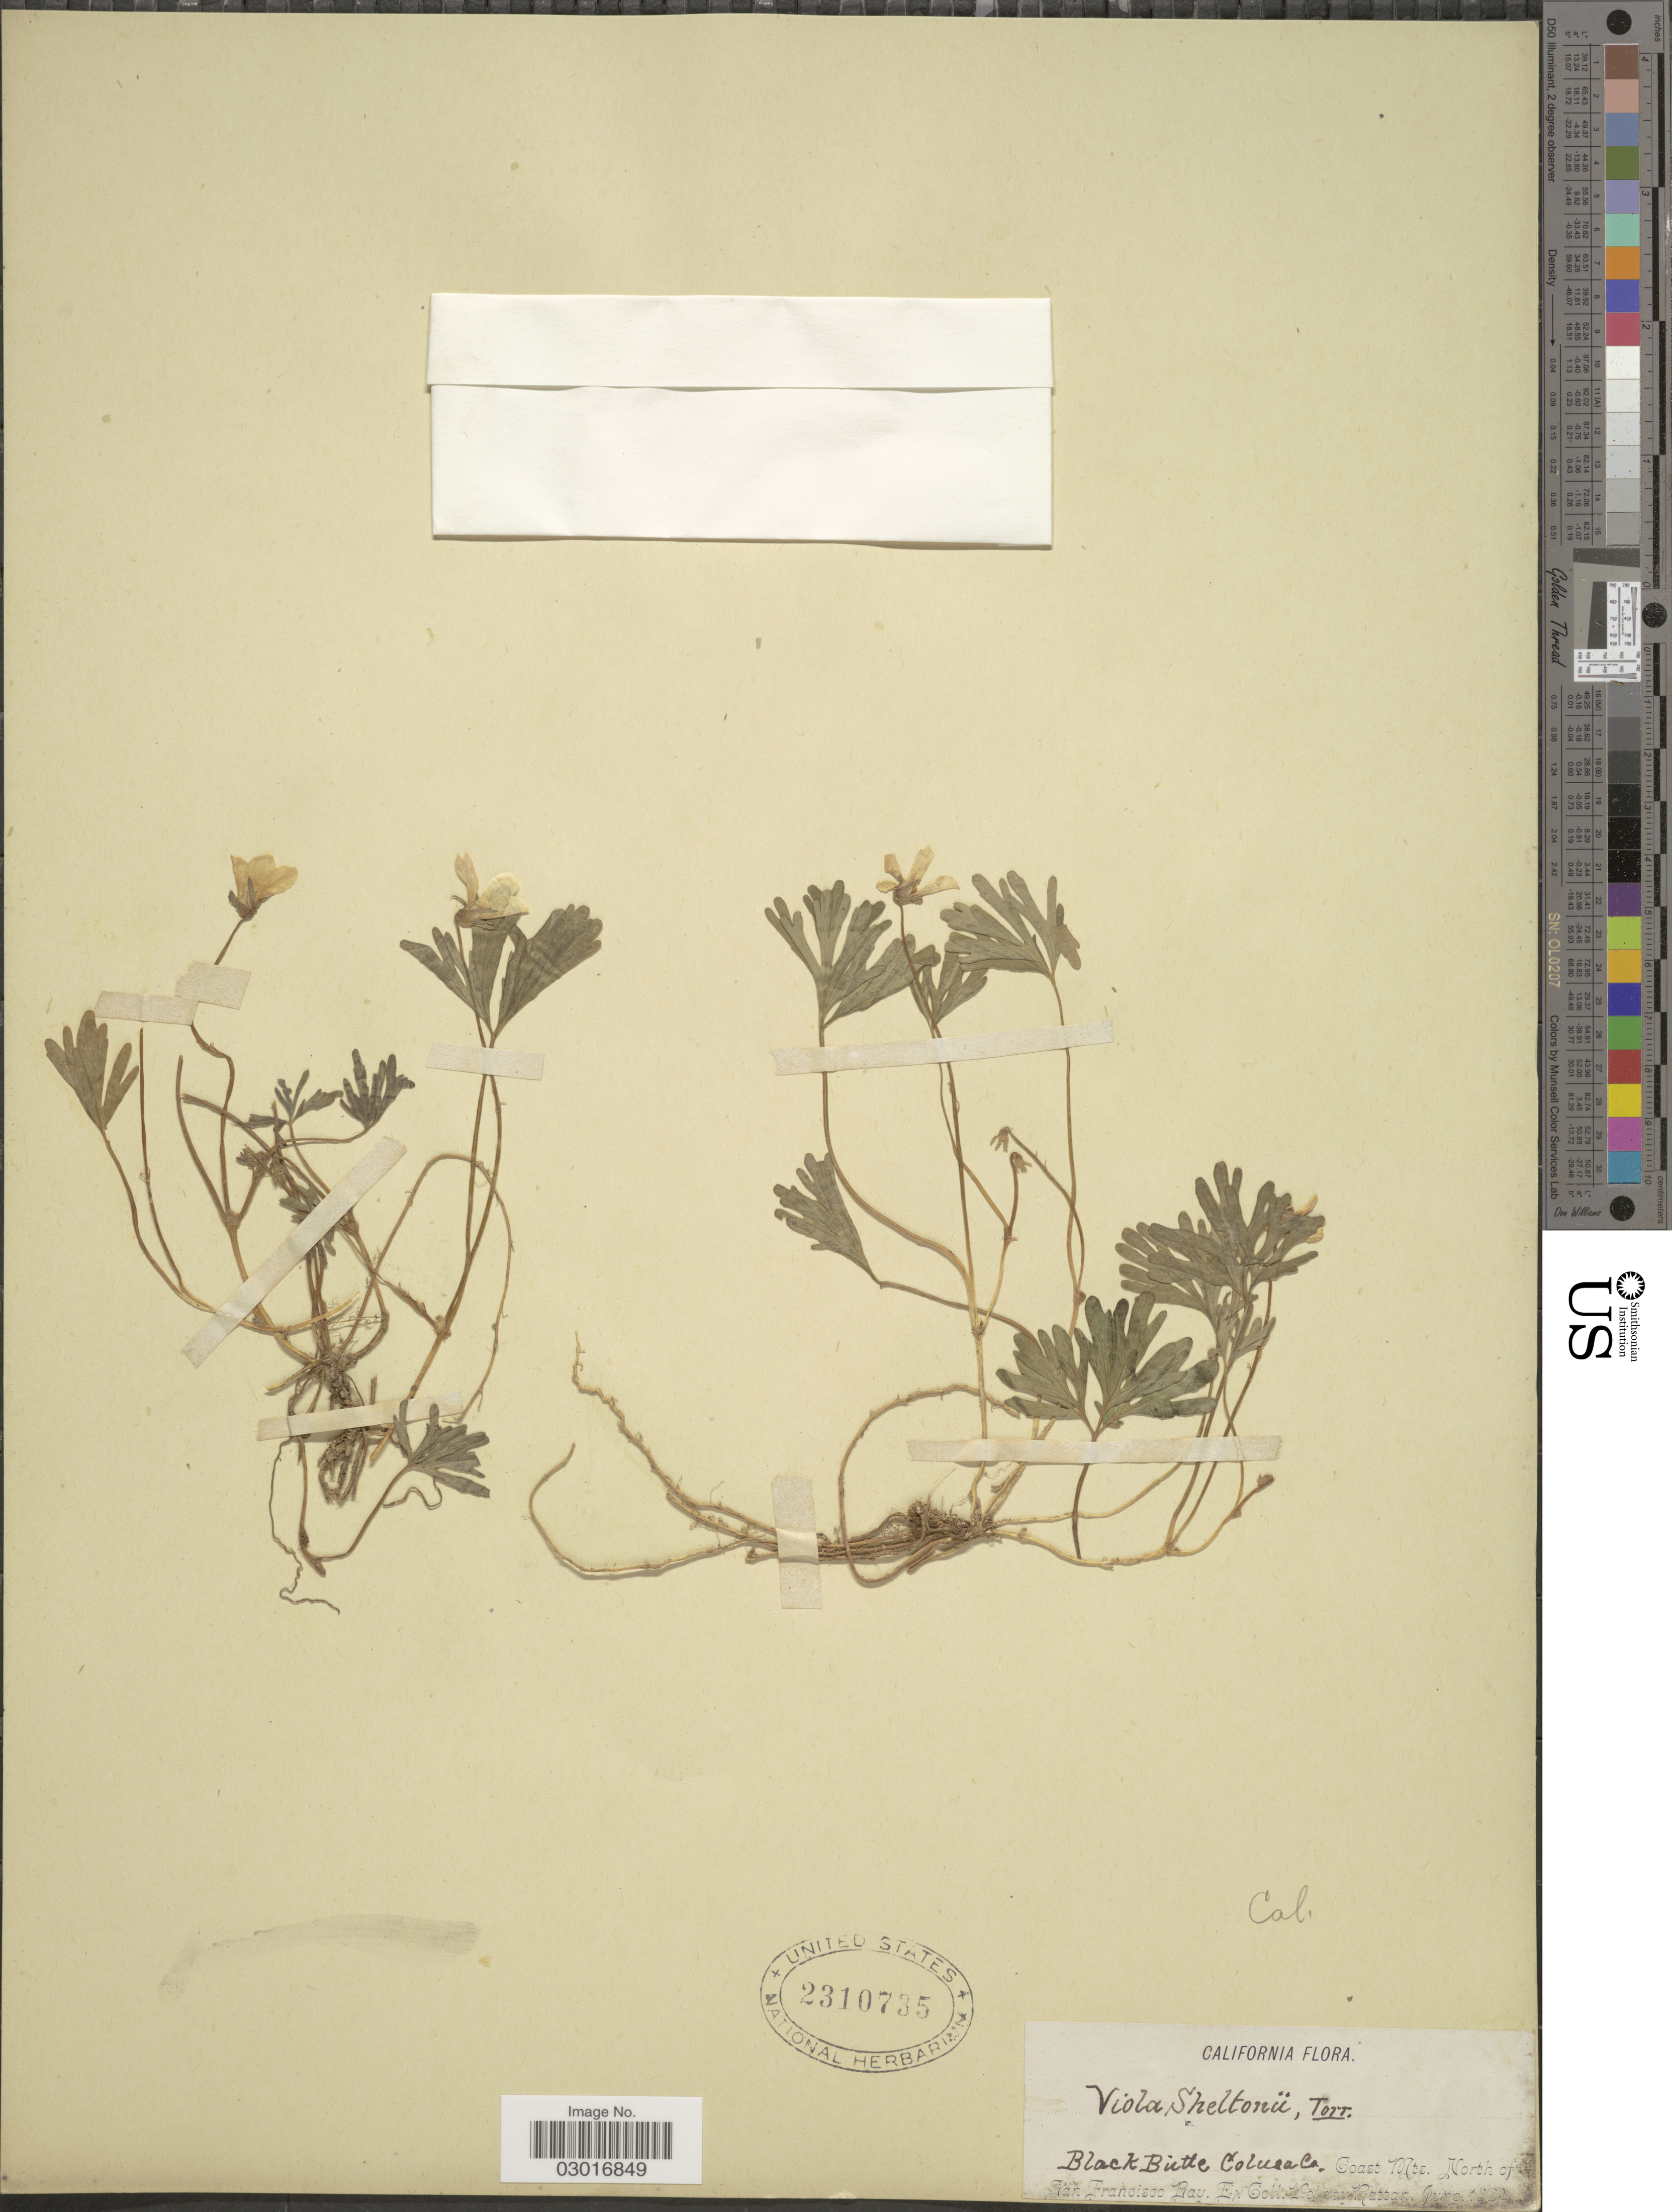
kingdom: Plantae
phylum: Tracheophyta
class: Magnoliopsida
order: Malpighiales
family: Violaceae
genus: Viola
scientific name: Viola sheltonii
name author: Torr.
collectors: V. Rattan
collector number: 6802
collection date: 1882-06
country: United States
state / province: California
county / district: San Francisco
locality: Black Butte Colusa Co. Coast Mts, North of San Francisco Bay.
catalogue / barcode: US 2310735